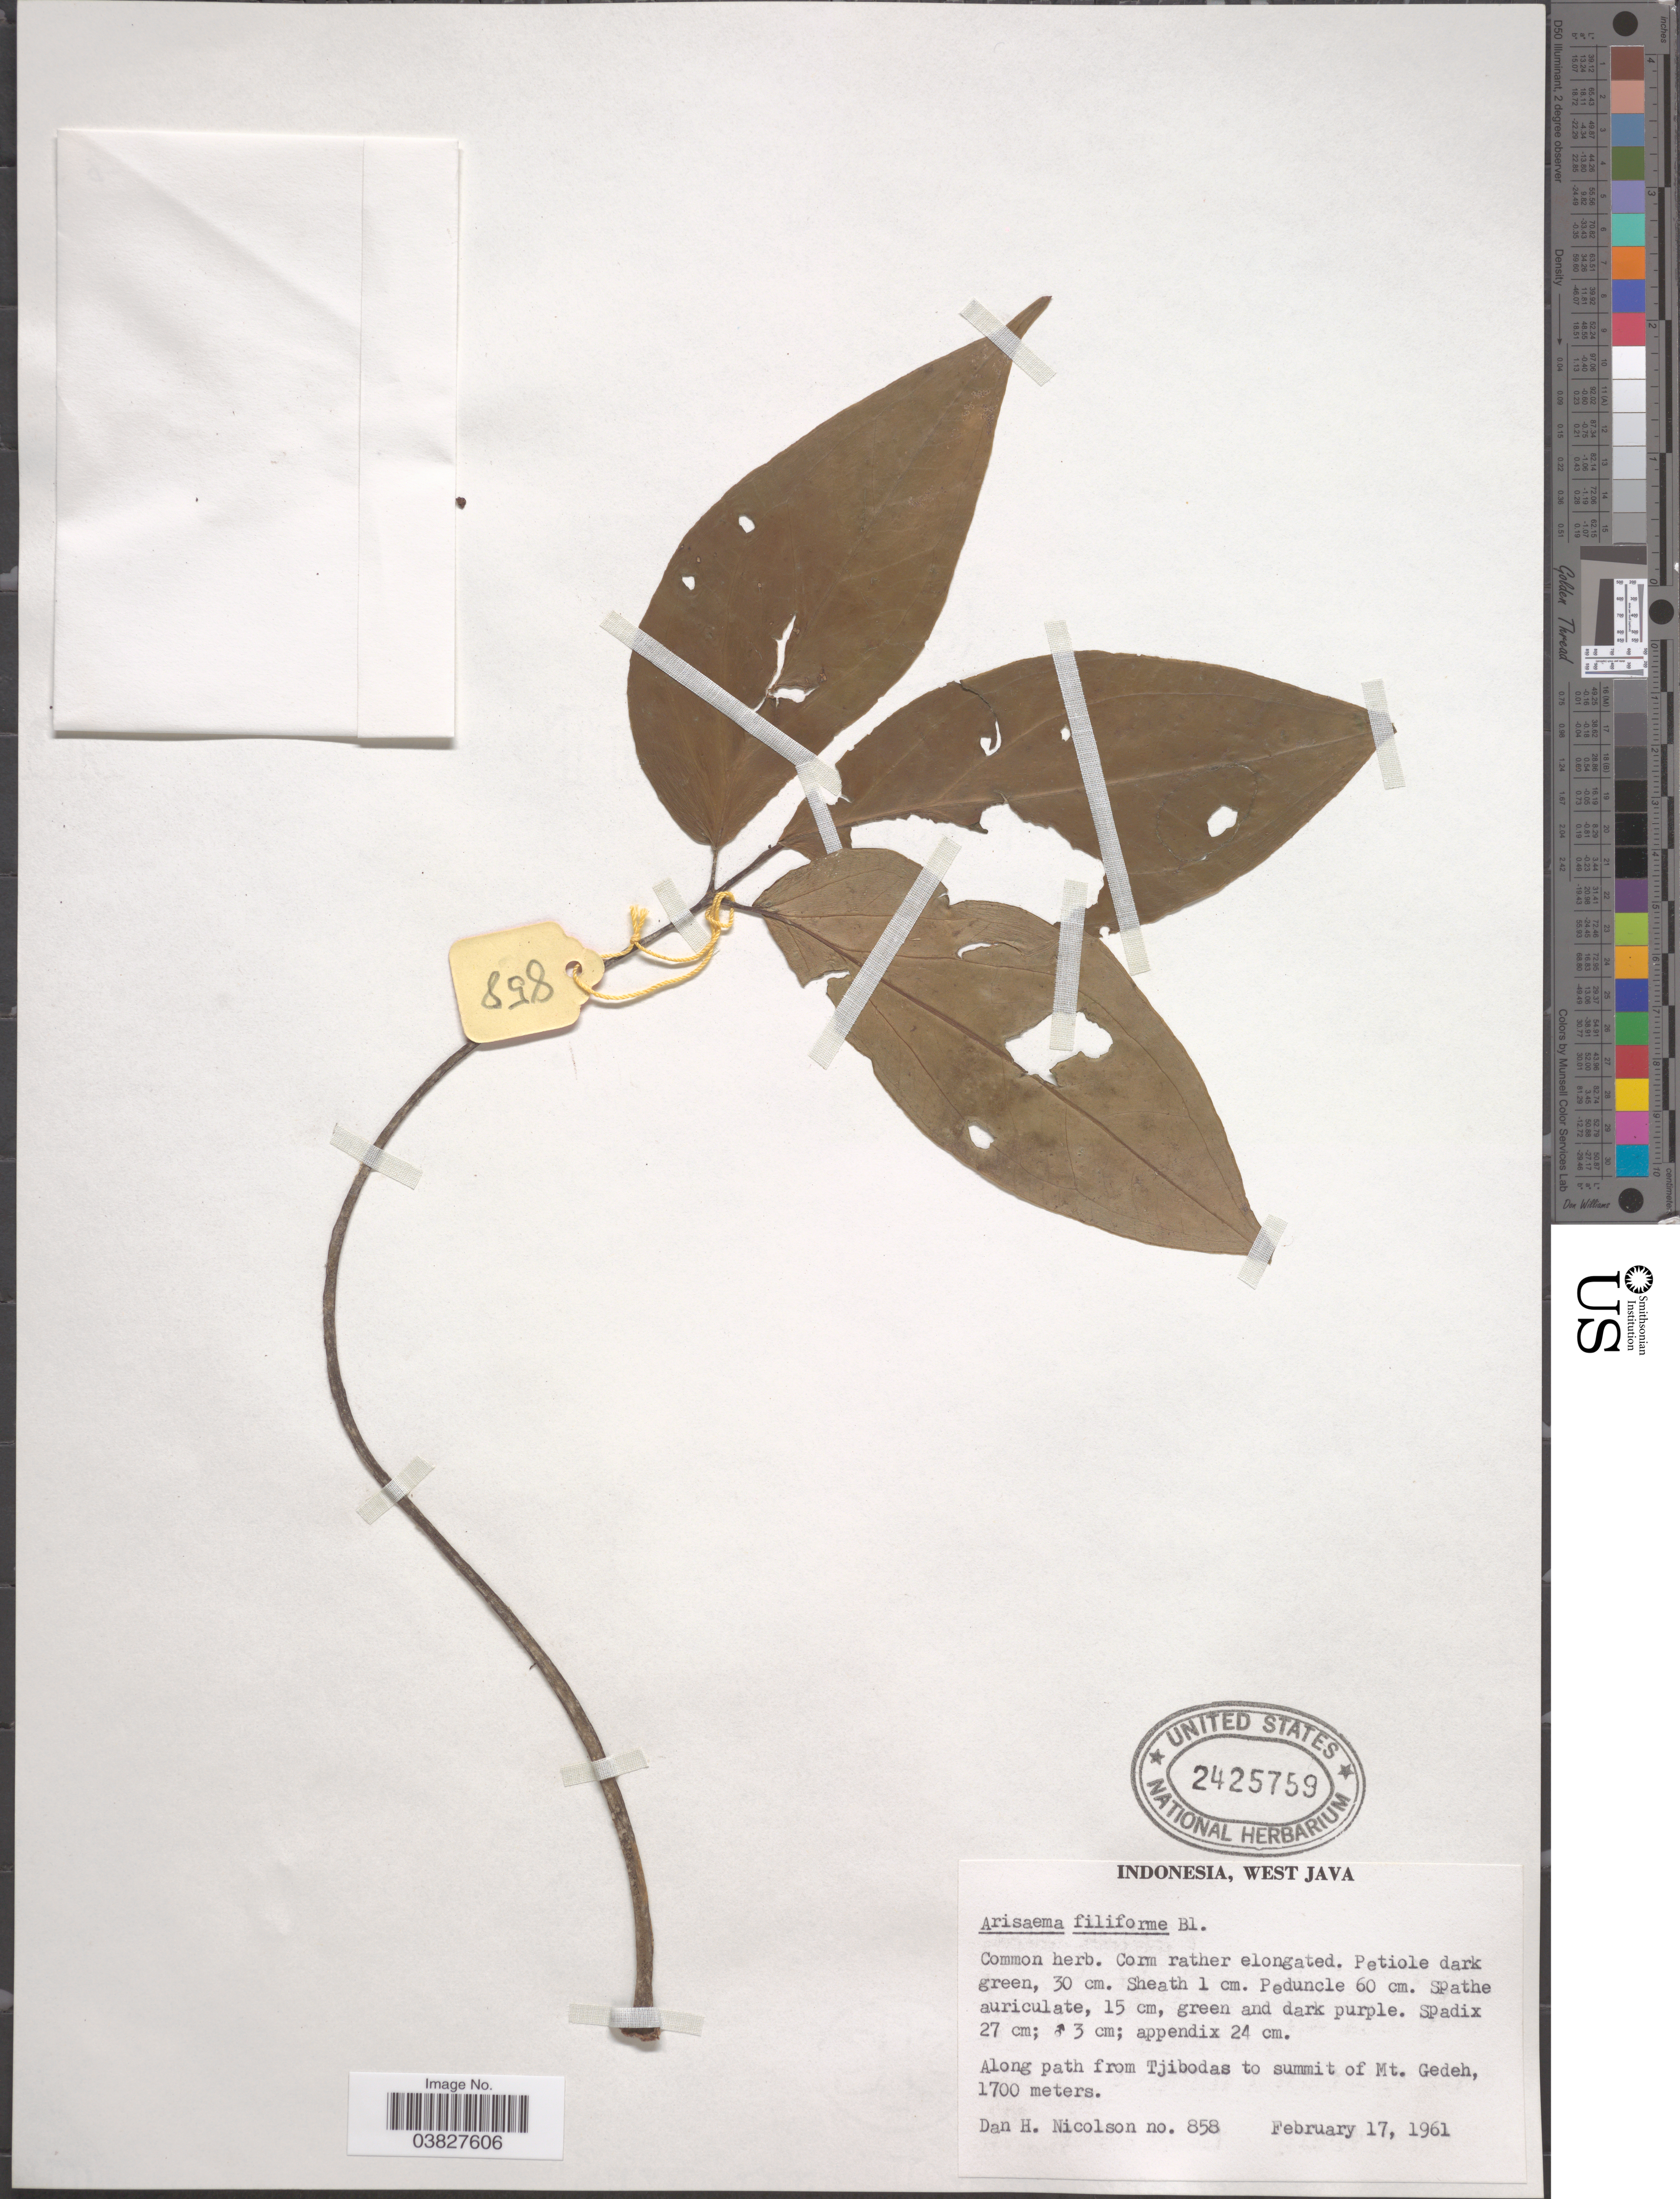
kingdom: Plantae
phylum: Tracheophyta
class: Liliopsida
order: Alismatales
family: Araceae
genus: Arisaema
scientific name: Arisaema filiforme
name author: (Reinw.) Blume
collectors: D. H. Nicolson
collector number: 858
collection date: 1961-02-17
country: Indonesia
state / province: Java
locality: West Java. Along path from Tjibodas to summit of Mt. Gedeh.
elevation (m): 1700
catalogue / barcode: US 2425759